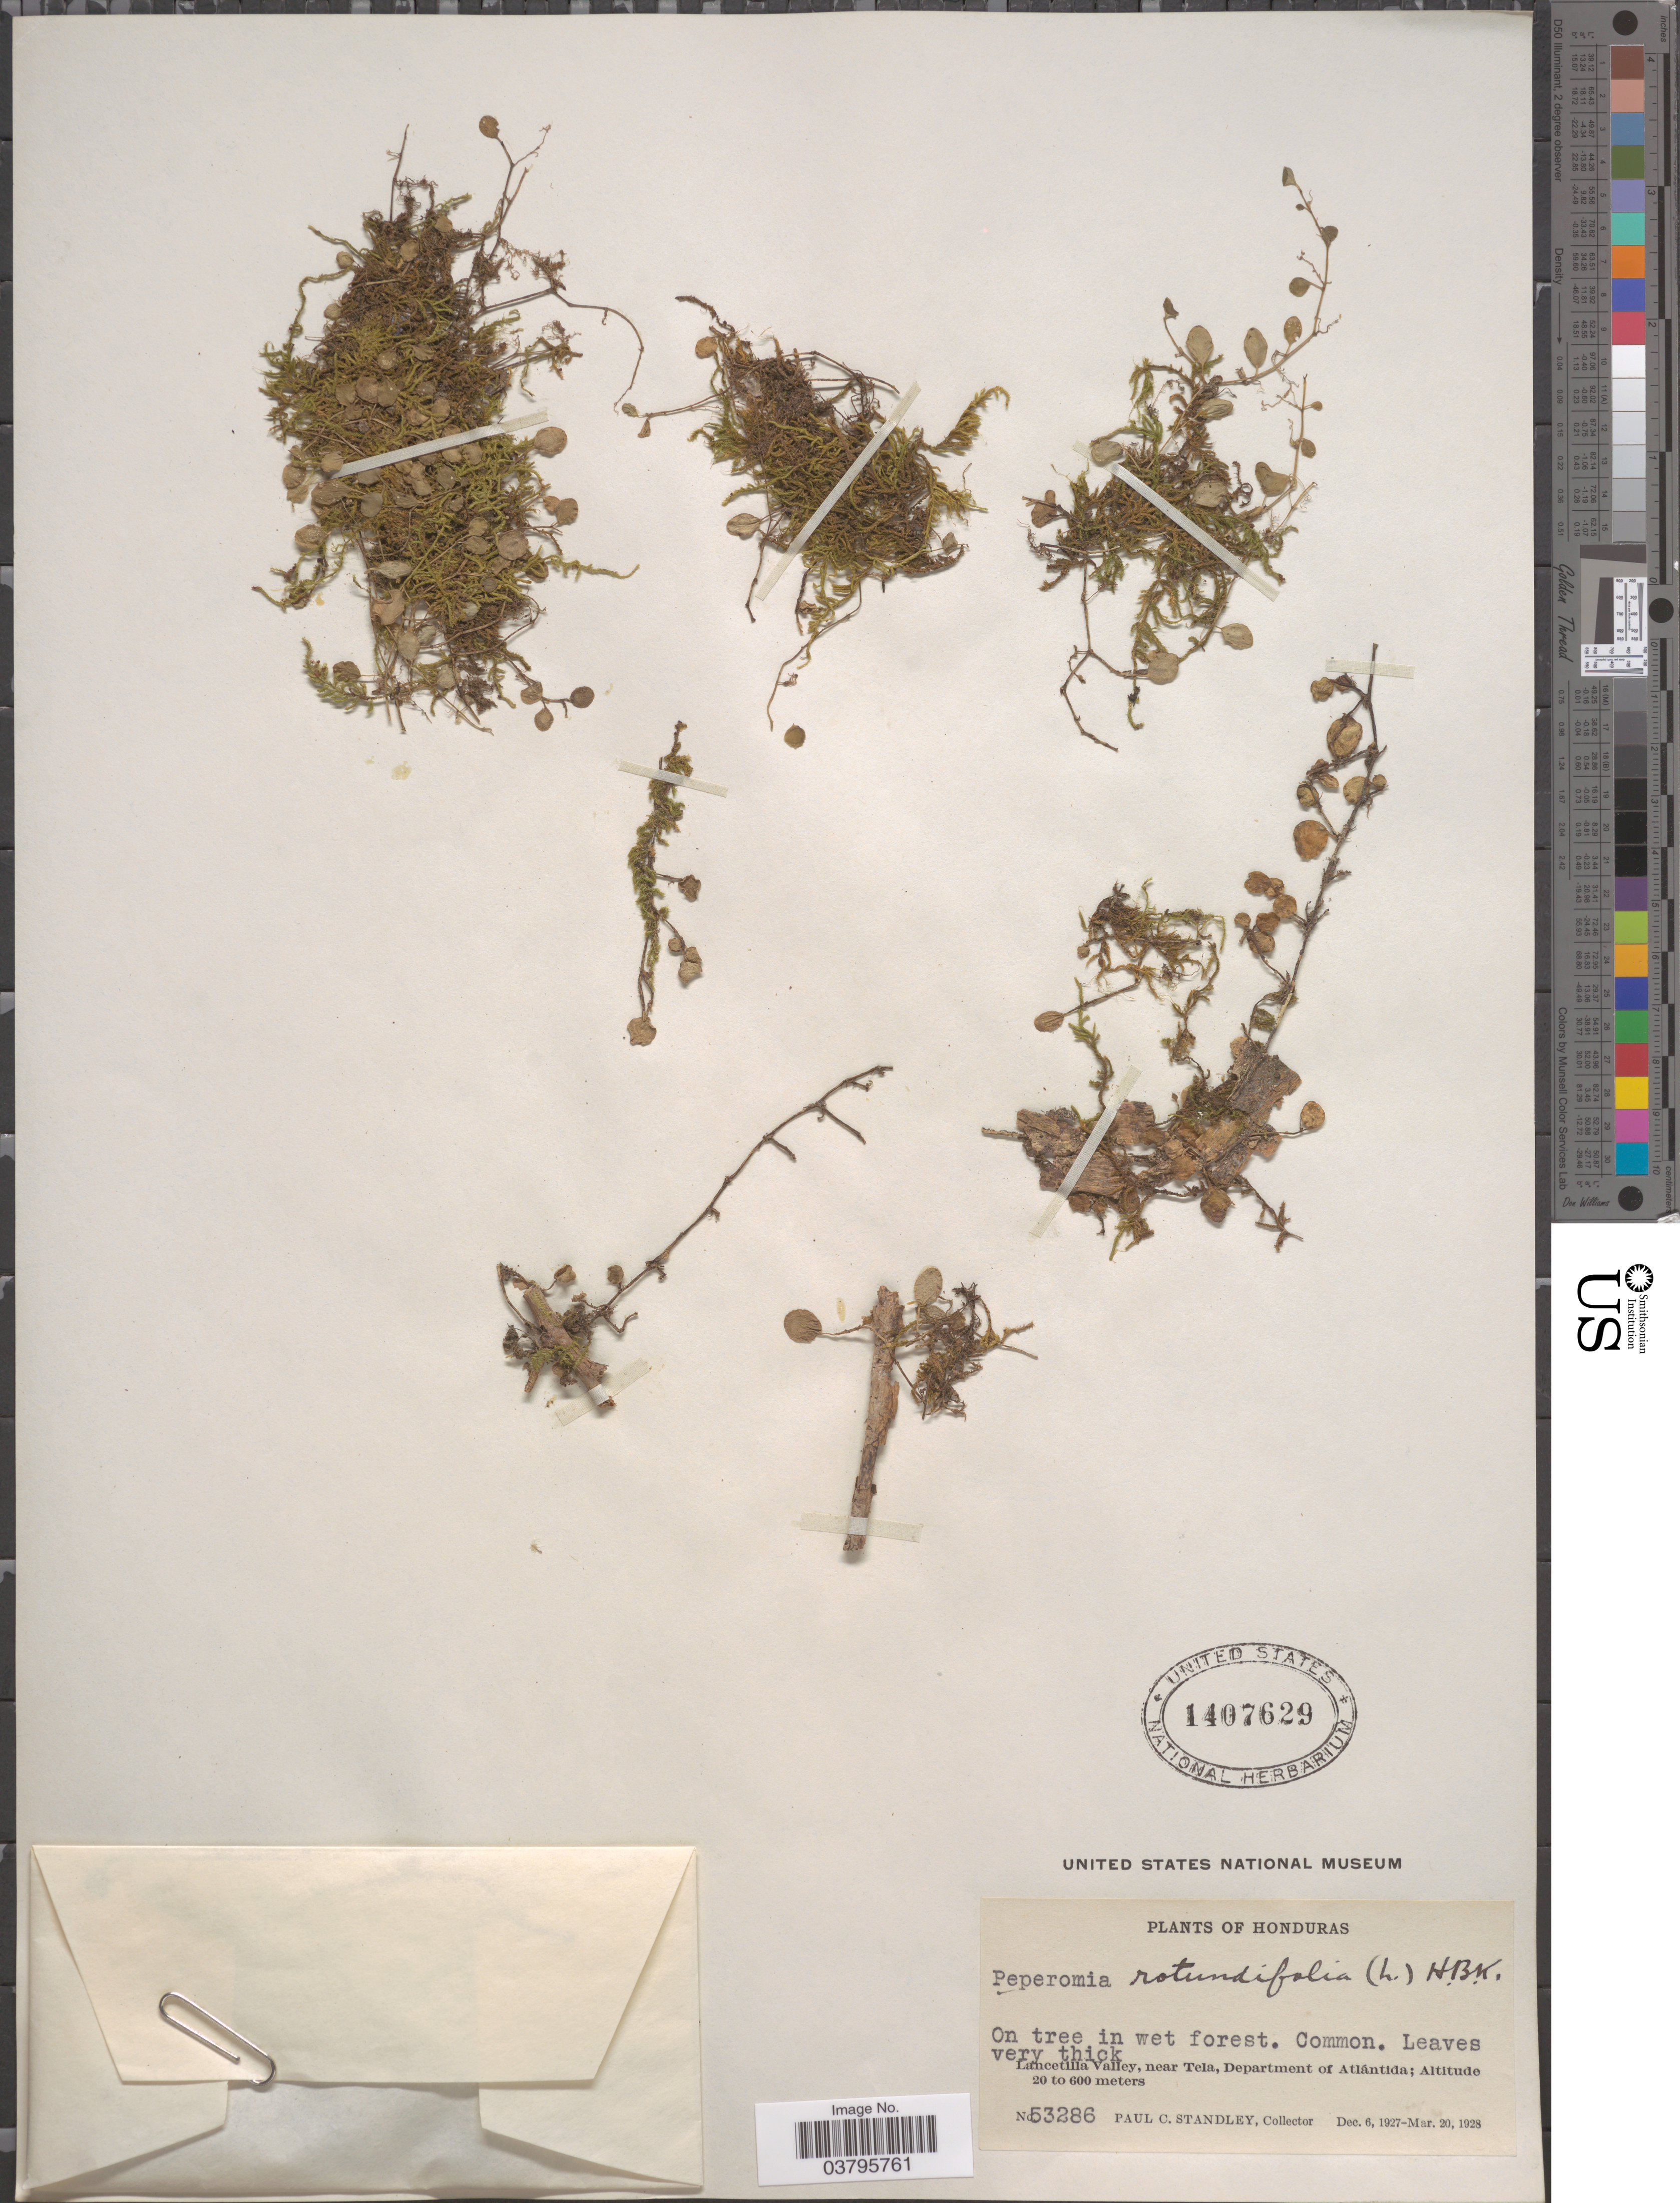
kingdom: Plantae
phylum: Tracheophyta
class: Magnoliopsida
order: Piperales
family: Piperaceae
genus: Peperomia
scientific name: Peperomia rotundifolia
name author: (L.) Kunth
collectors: P. C. Standley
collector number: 53286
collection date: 1927-12-06/1928-03-20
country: Honduras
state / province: Atlantida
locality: Lancetilla Valley, near Tela, Department of Atlántida.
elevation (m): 20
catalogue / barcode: US 1407629